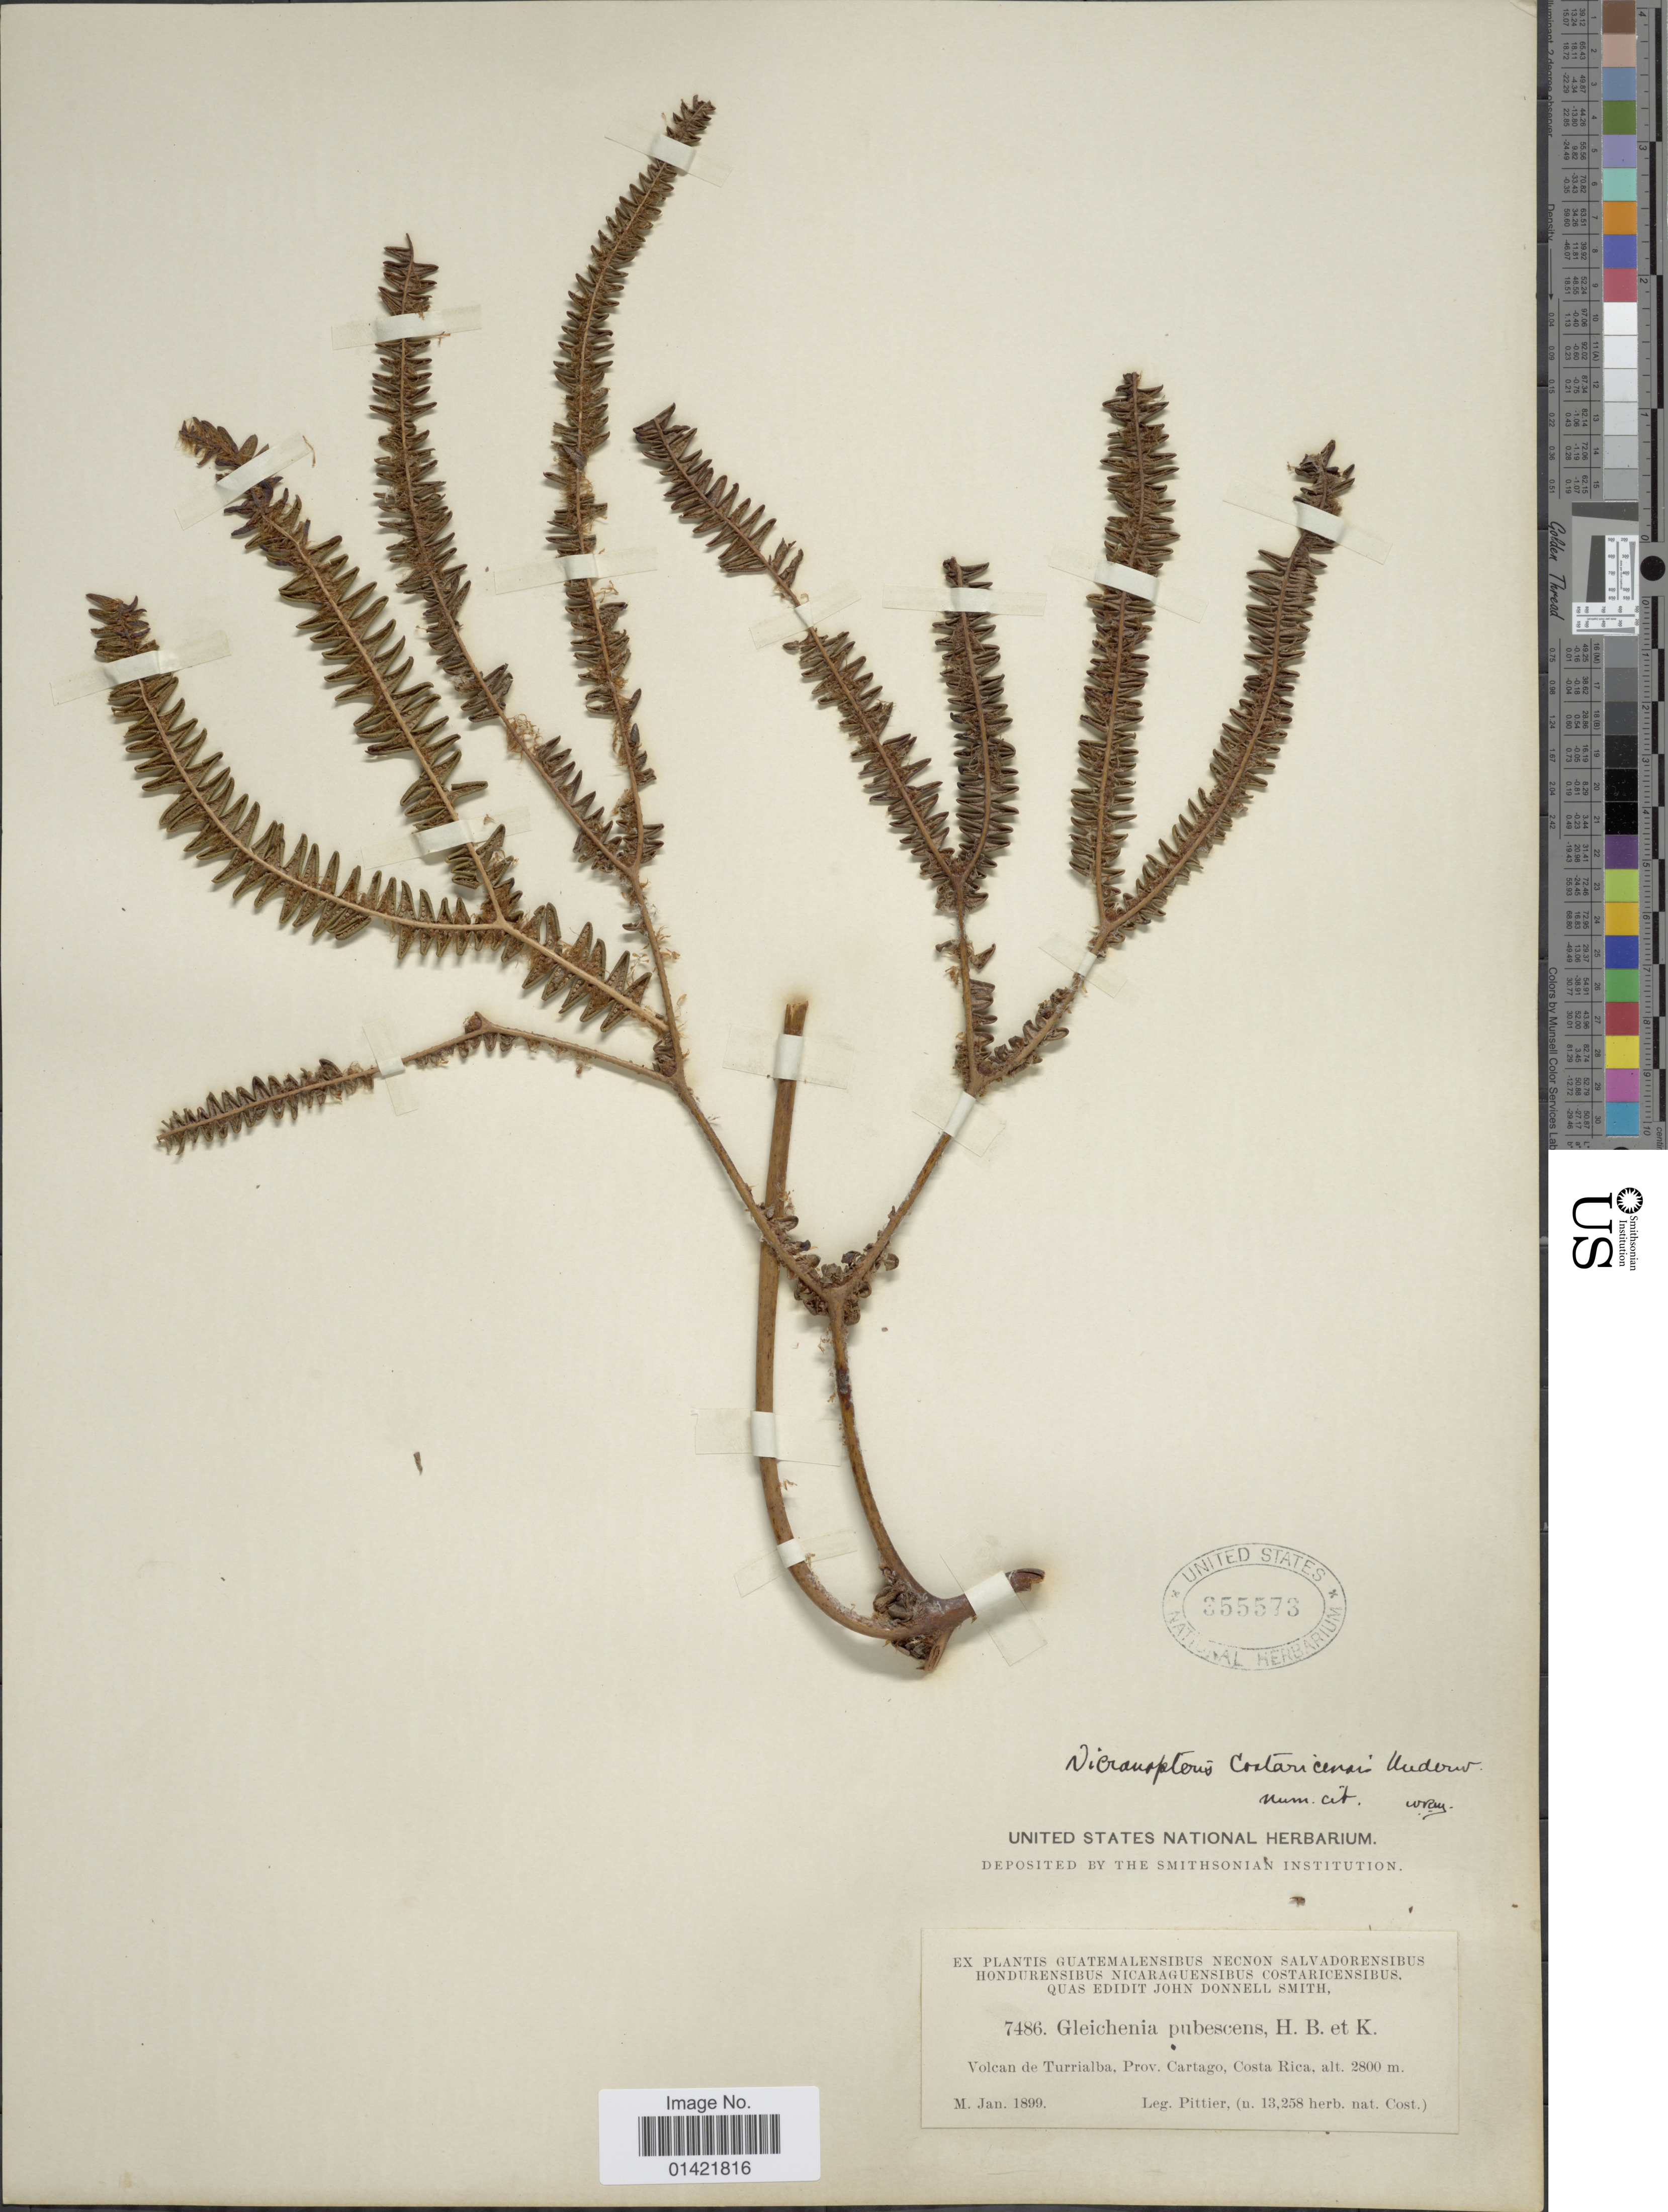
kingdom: Plantae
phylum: Tracheophyta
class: Polypodiopsida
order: Gleicheniales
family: Gleicheniaceae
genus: Sticherus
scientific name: Sticherus revolutus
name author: (Kunth) Ching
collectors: Pittier, --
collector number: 7486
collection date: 1899-01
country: Costa Rica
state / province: Cartago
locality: Volcan de Turrialba, Prov. Cartago.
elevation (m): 2800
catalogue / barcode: US 355573